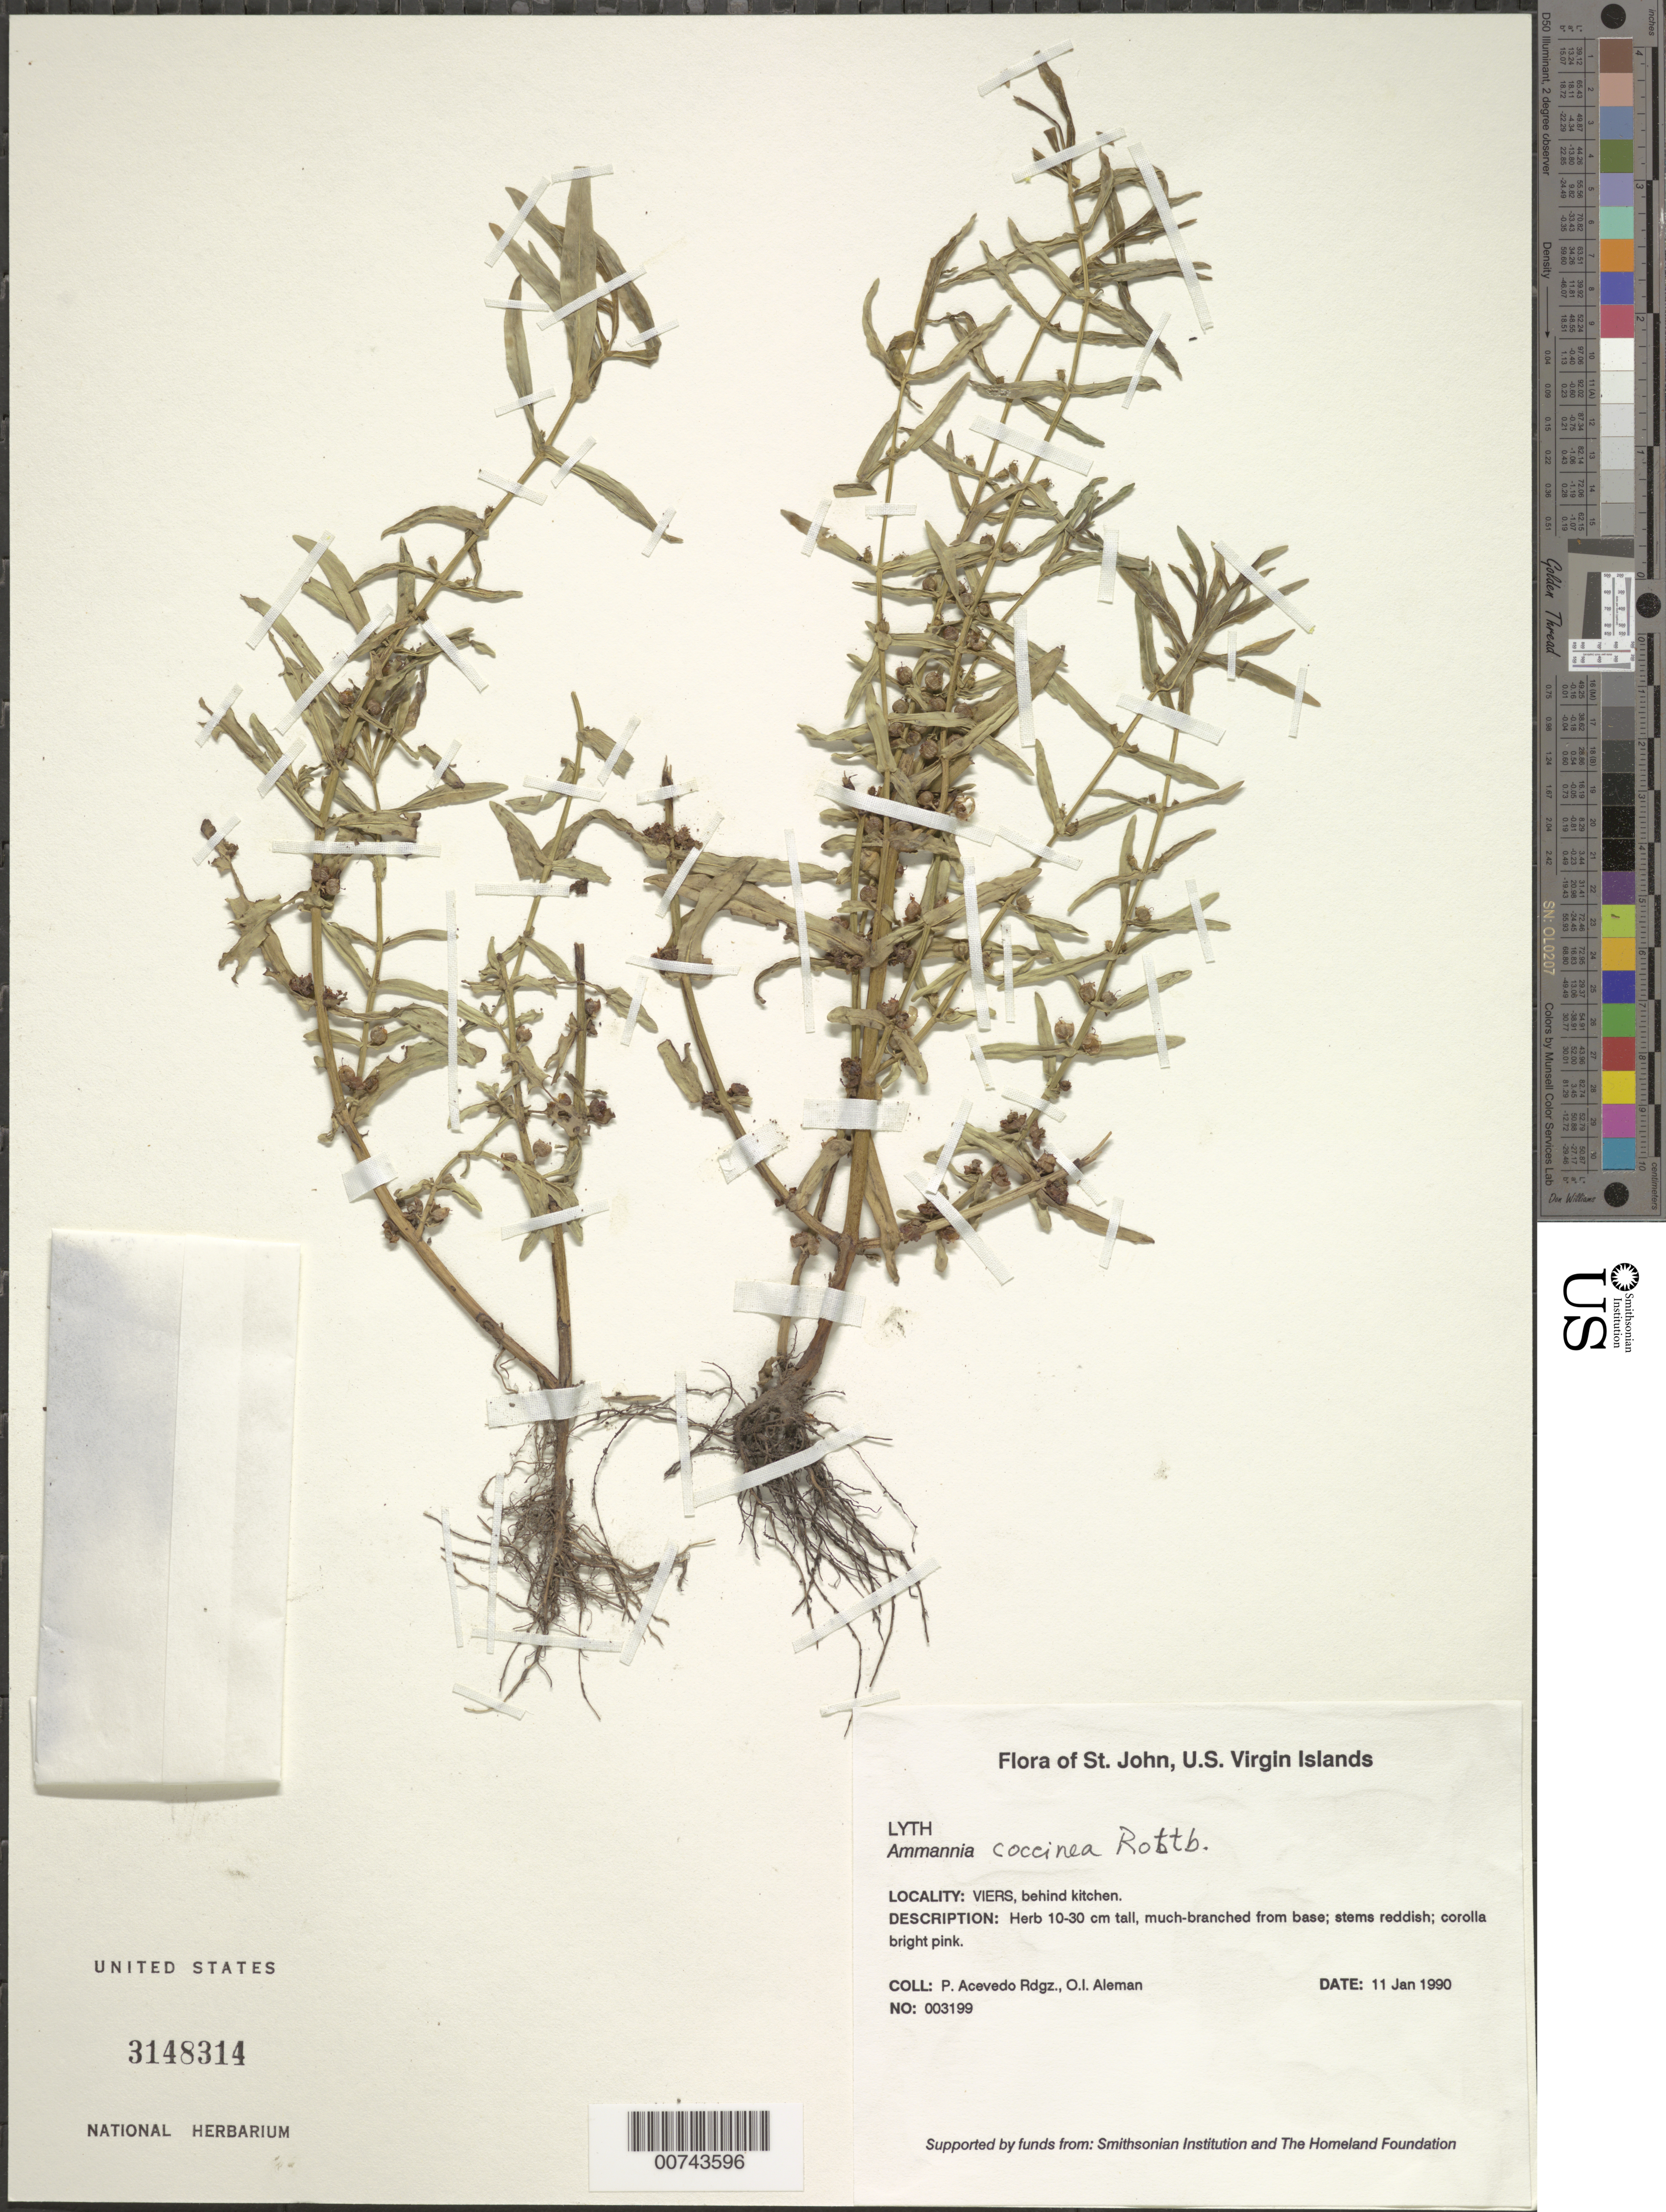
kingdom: Plantae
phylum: Tracheophyta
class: Magnoliopsida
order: Myrtales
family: Lythraceae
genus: Ammannia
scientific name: Ammannia coccinea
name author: Rottb.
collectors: P. Acevedo-Rodr. & O. Alemán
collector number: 3199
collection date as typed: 11 Jan 1990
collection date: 1990-01-11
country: U.S. Virgin Islands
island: St. John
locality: Reef Bay Quarter at VIERS facilities, behind kitchen building.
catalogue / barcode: US 3148314